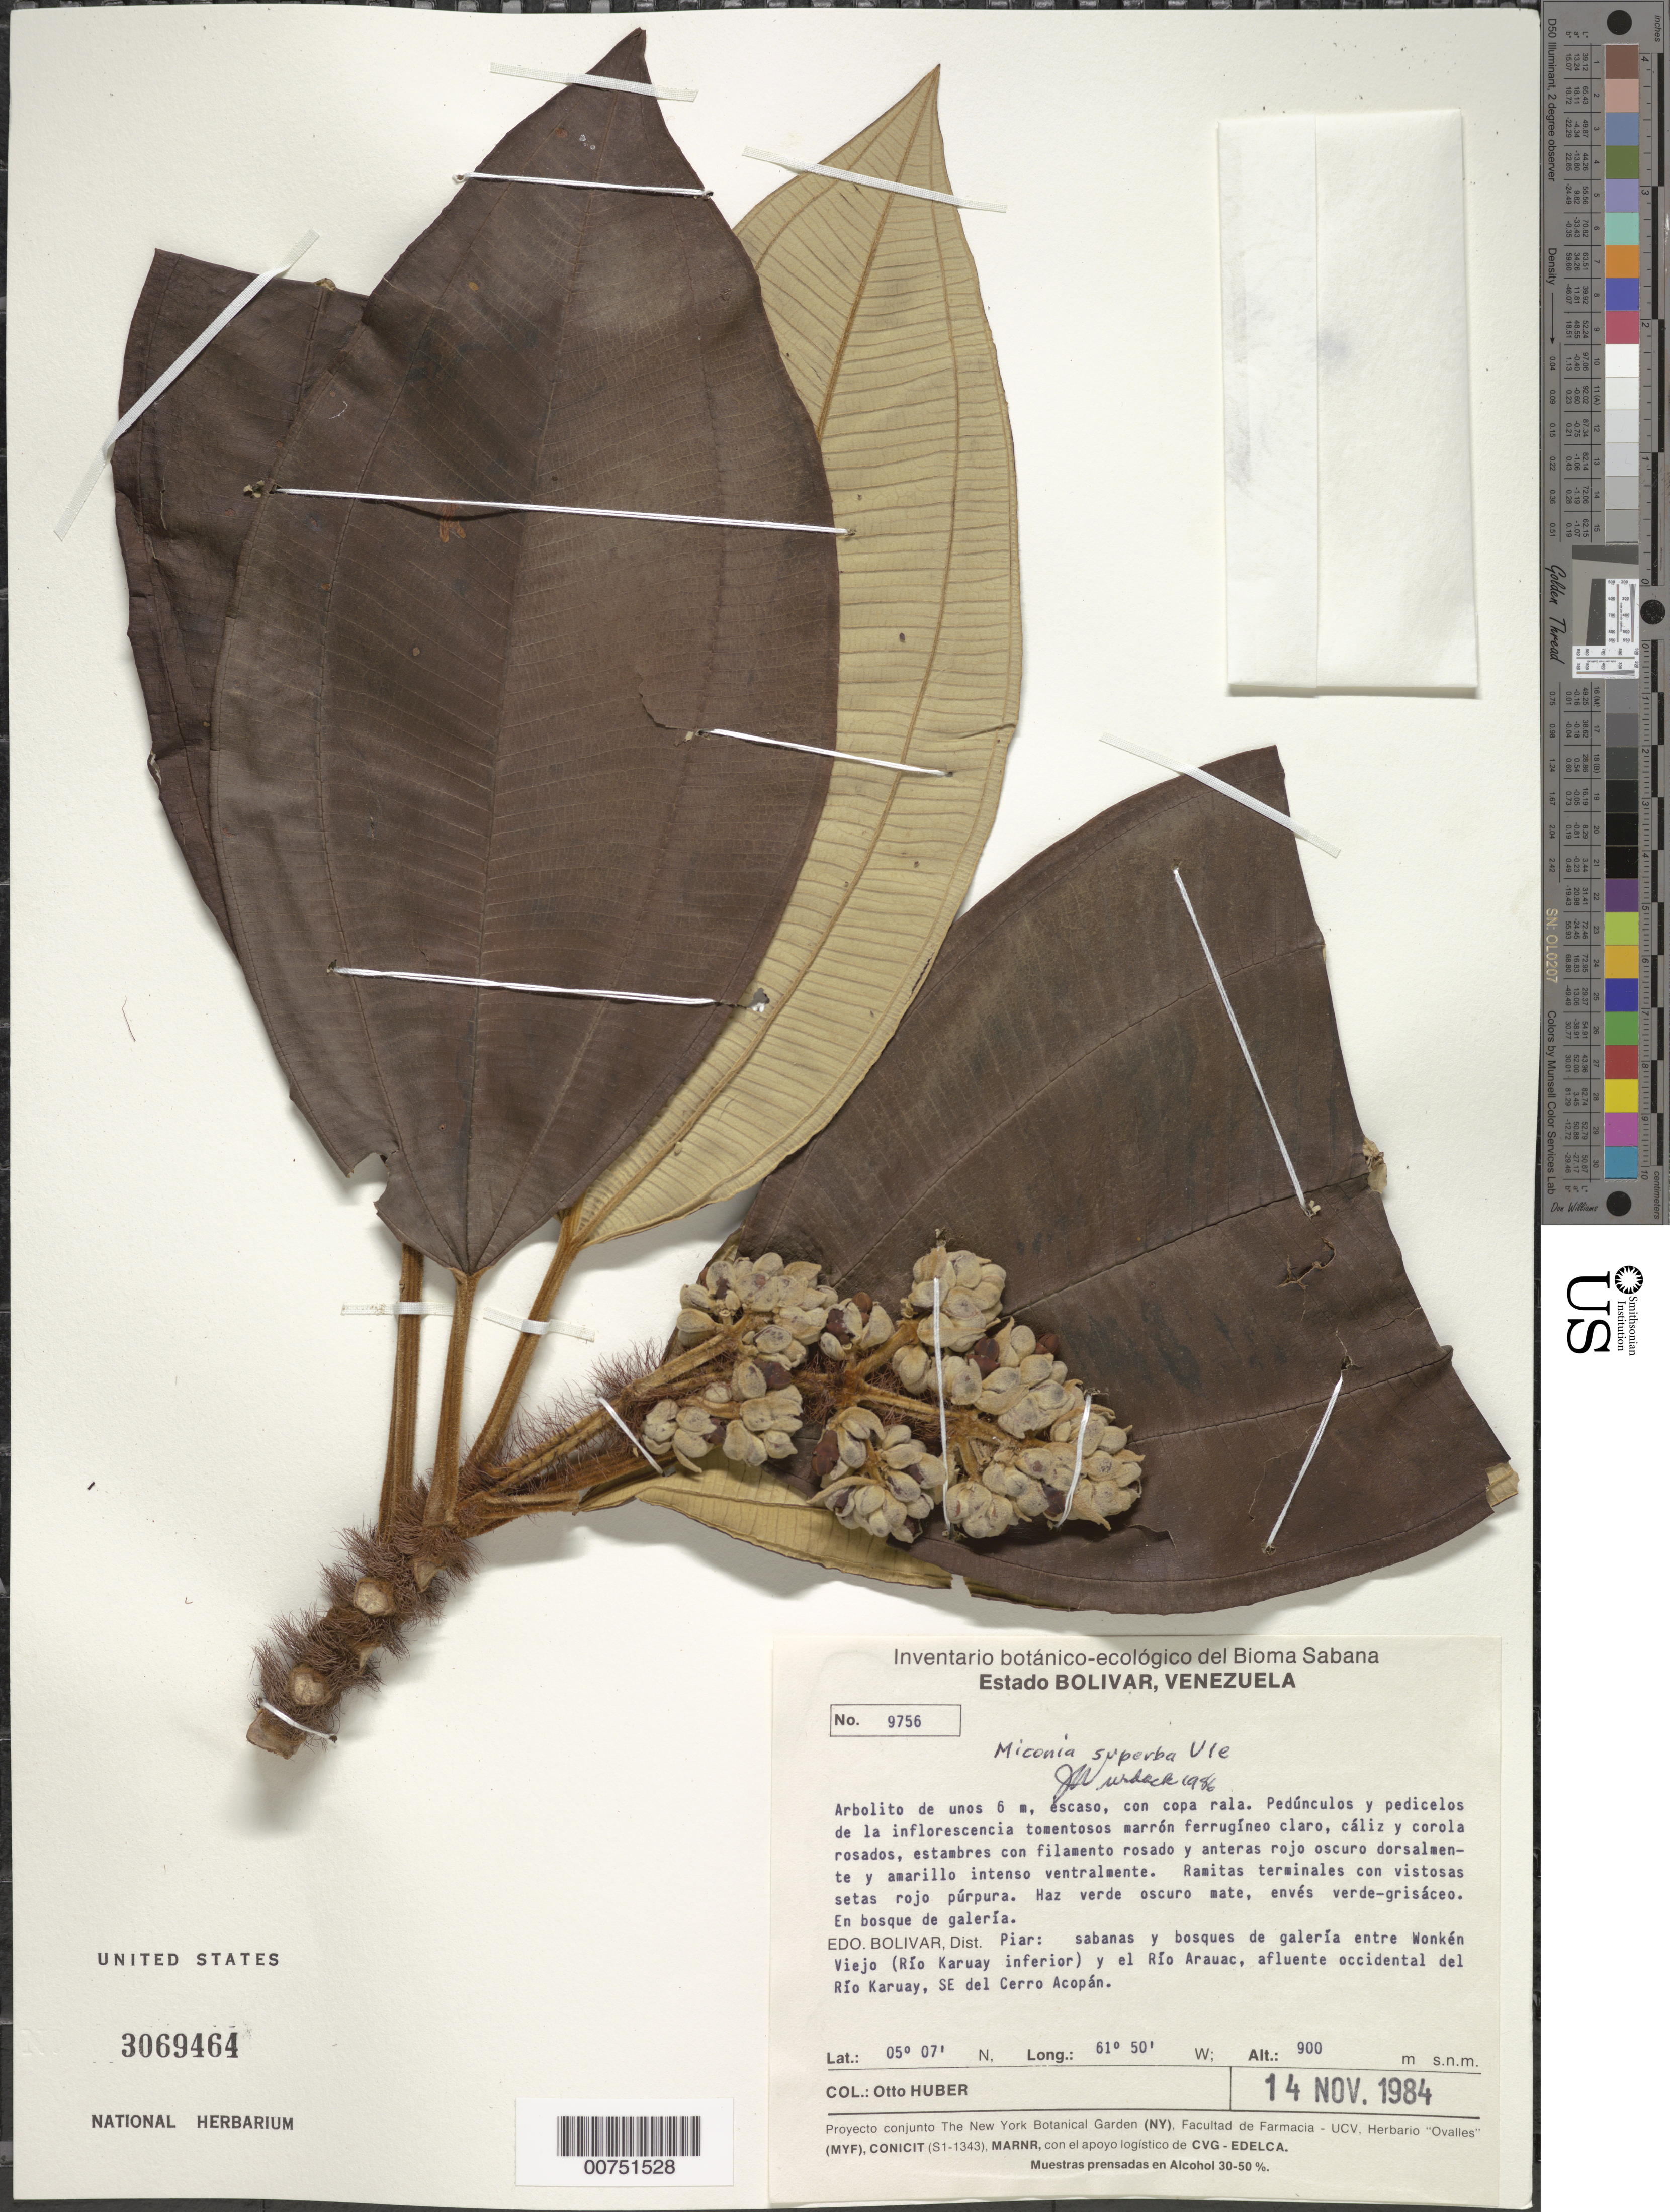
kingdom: Plantae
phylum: Tracheophyta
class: Magnoliopsida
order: Myrtales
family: Melastomataceae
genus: Miconia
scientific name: Miconia superba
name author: Ule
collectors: O. Huber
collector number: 9756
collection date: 1984-11-14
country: Venezuela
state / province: Bolivar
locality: Dist. Piar: sabanas y bosques de galería entre Wonkén Viejo 9Río Karuay inferior) y el Río Arauac, afluente occidental del Río Karuay, SE del Cerro Acopán.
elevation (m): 900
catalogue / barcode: US 3069464